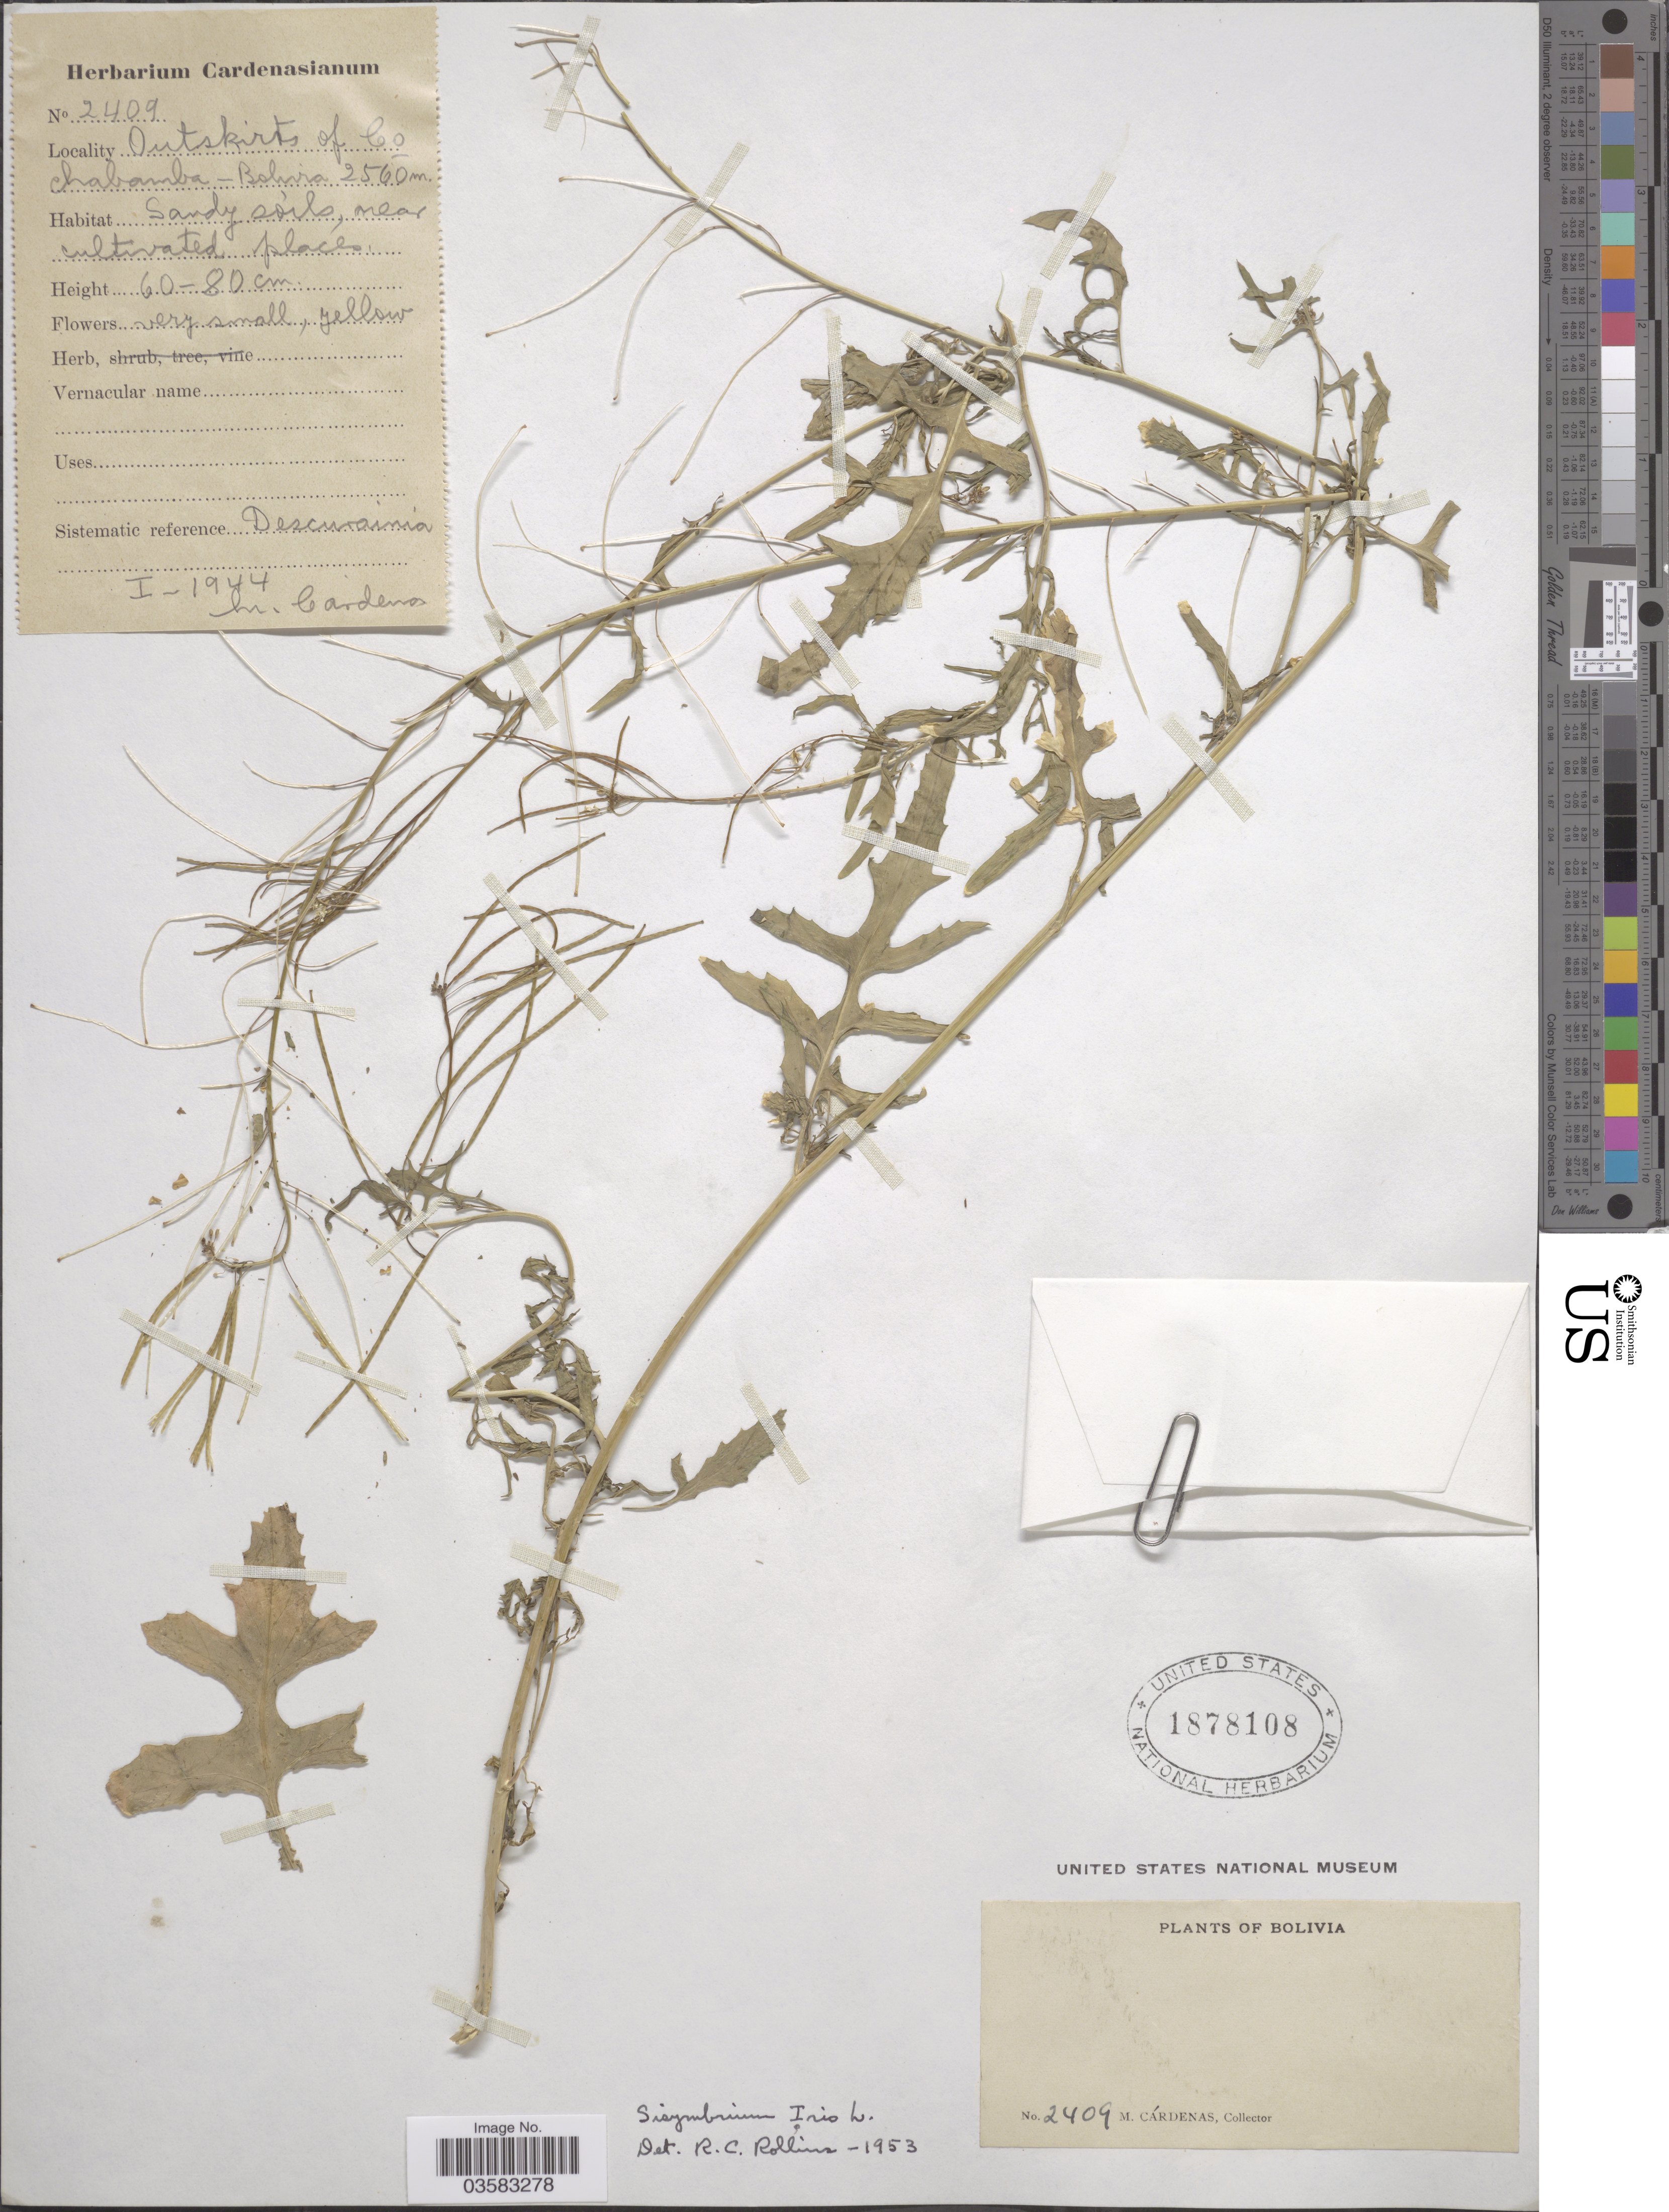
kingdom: Plantae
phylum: Tracheophyta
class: Magnoliopsida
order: Brassicales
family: Brassicaceae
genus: Sisymbrium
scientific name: Sisymbrium irio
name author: L.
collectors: M. Cárdenas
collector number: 2409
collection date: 1944-01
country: Bolivia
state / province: Cochabamba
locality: Outskirts of Cochabamba.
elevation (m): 2560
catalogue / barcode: US 1878108